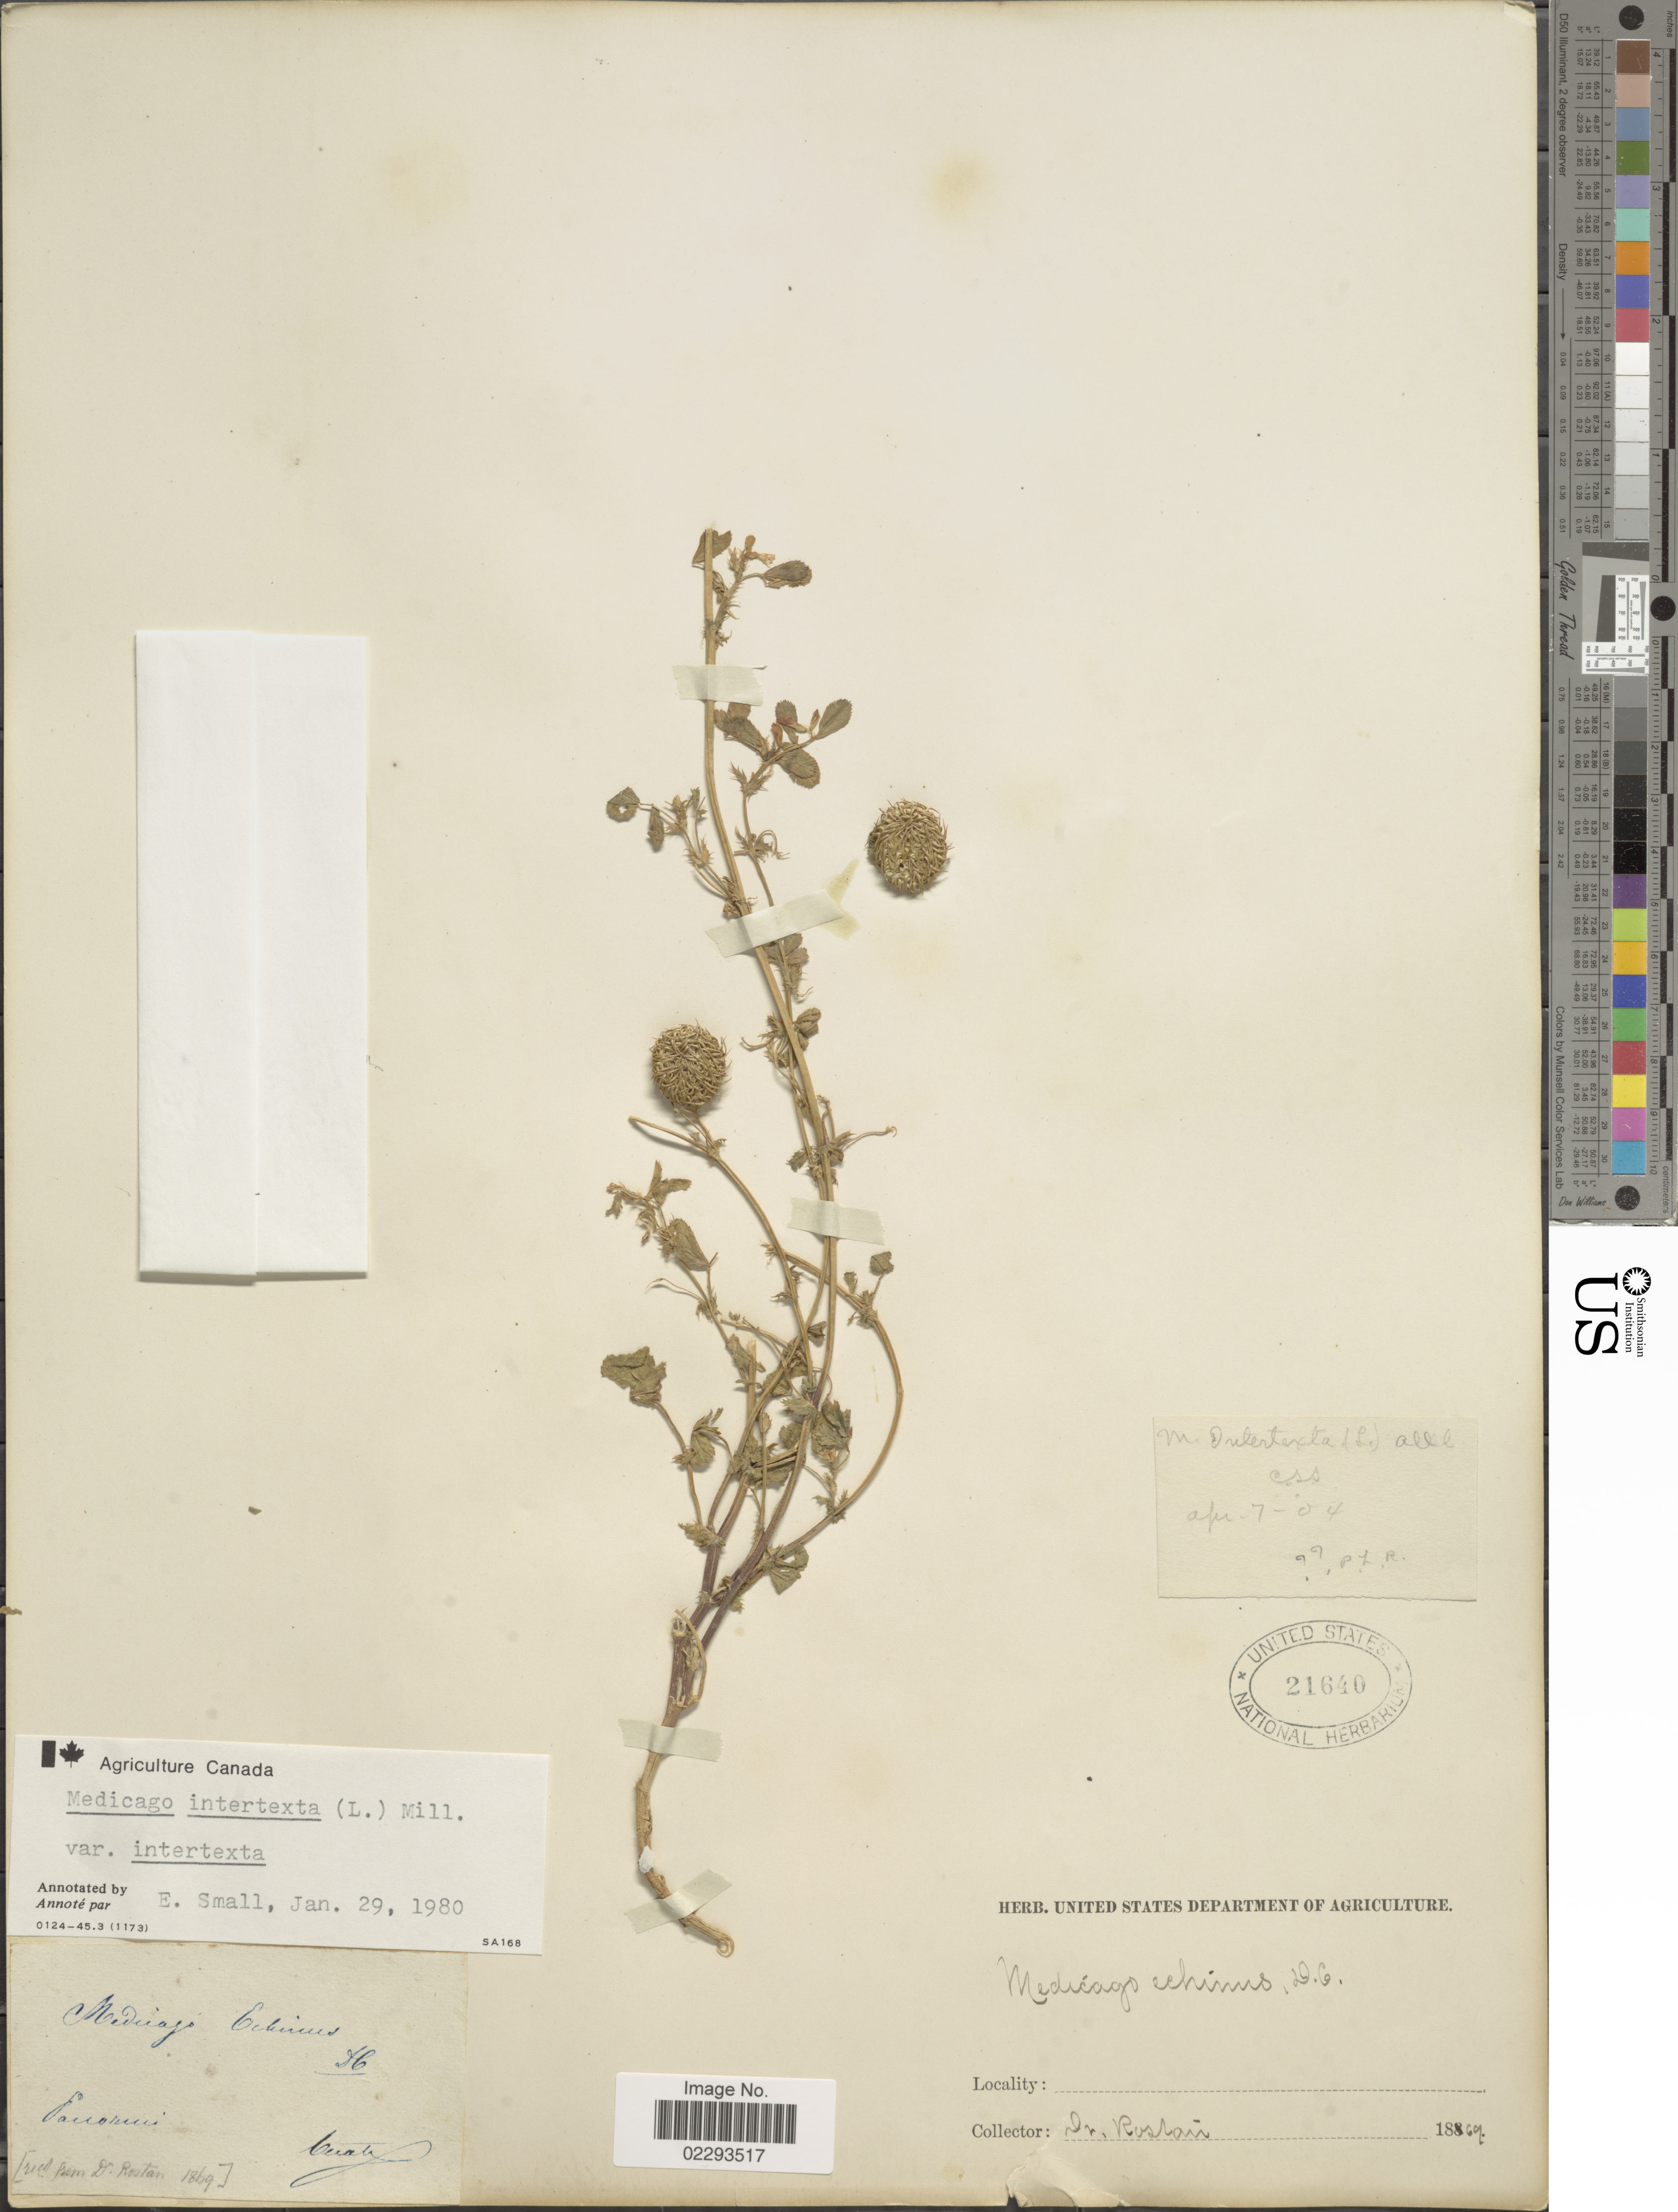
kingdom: Plantae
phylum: Tracheophyta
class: Magnoliopsida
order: Fabales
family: Fabaceae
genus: Medicago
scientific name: Medicago intertexta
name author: (L.) Mill.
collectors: Rostan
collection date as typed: Transcribed d/m/y: 7/4/4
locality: Paunui [interpreted]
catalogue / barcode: US 21640